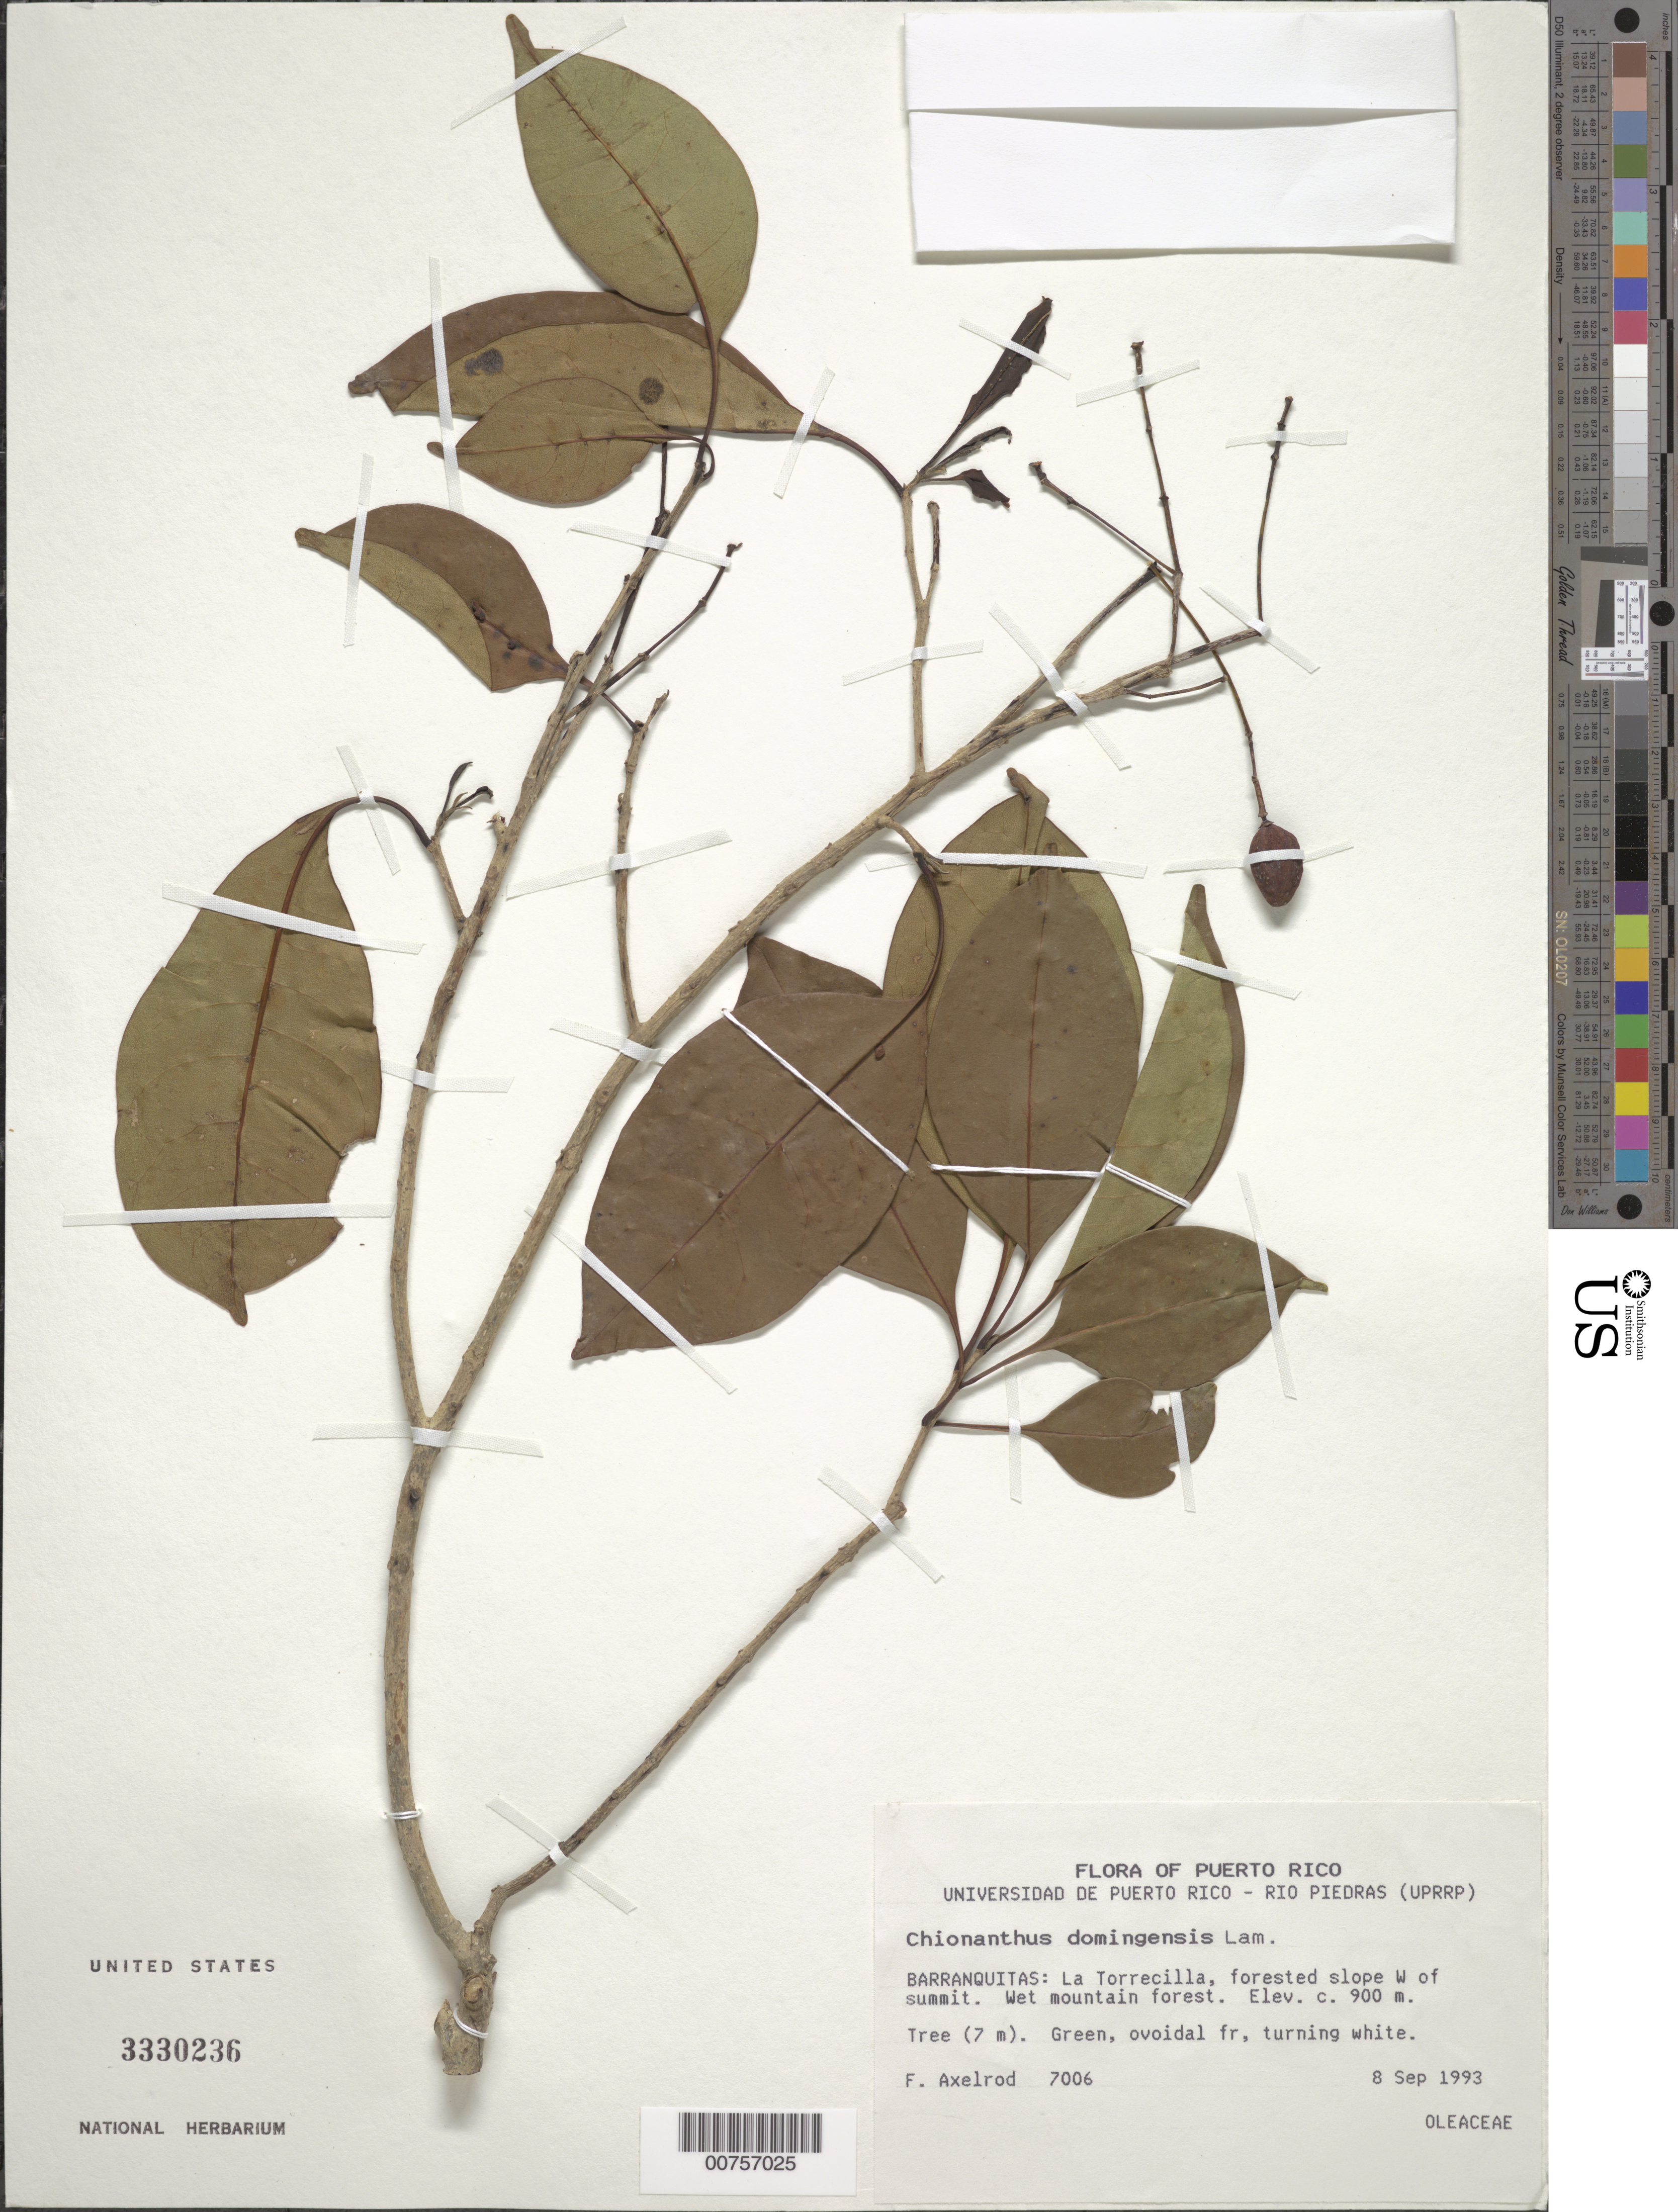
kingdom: Plantae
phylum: Tracheophyta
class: Magnoliopsida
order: Lamiales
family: Oleaceae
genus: Chionanthus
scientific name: Chionanthus domingensis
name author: Lam.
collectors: F. S. Axelrod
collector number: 7006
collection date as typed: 08 Sep 1993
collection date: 1993-09-08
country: Puerto Rico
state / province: Barranquitas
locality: Barranquitas: La Torrecilla, forested slope W of summit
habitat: Wet mountain forest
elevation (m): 900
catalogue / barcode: US 3330236